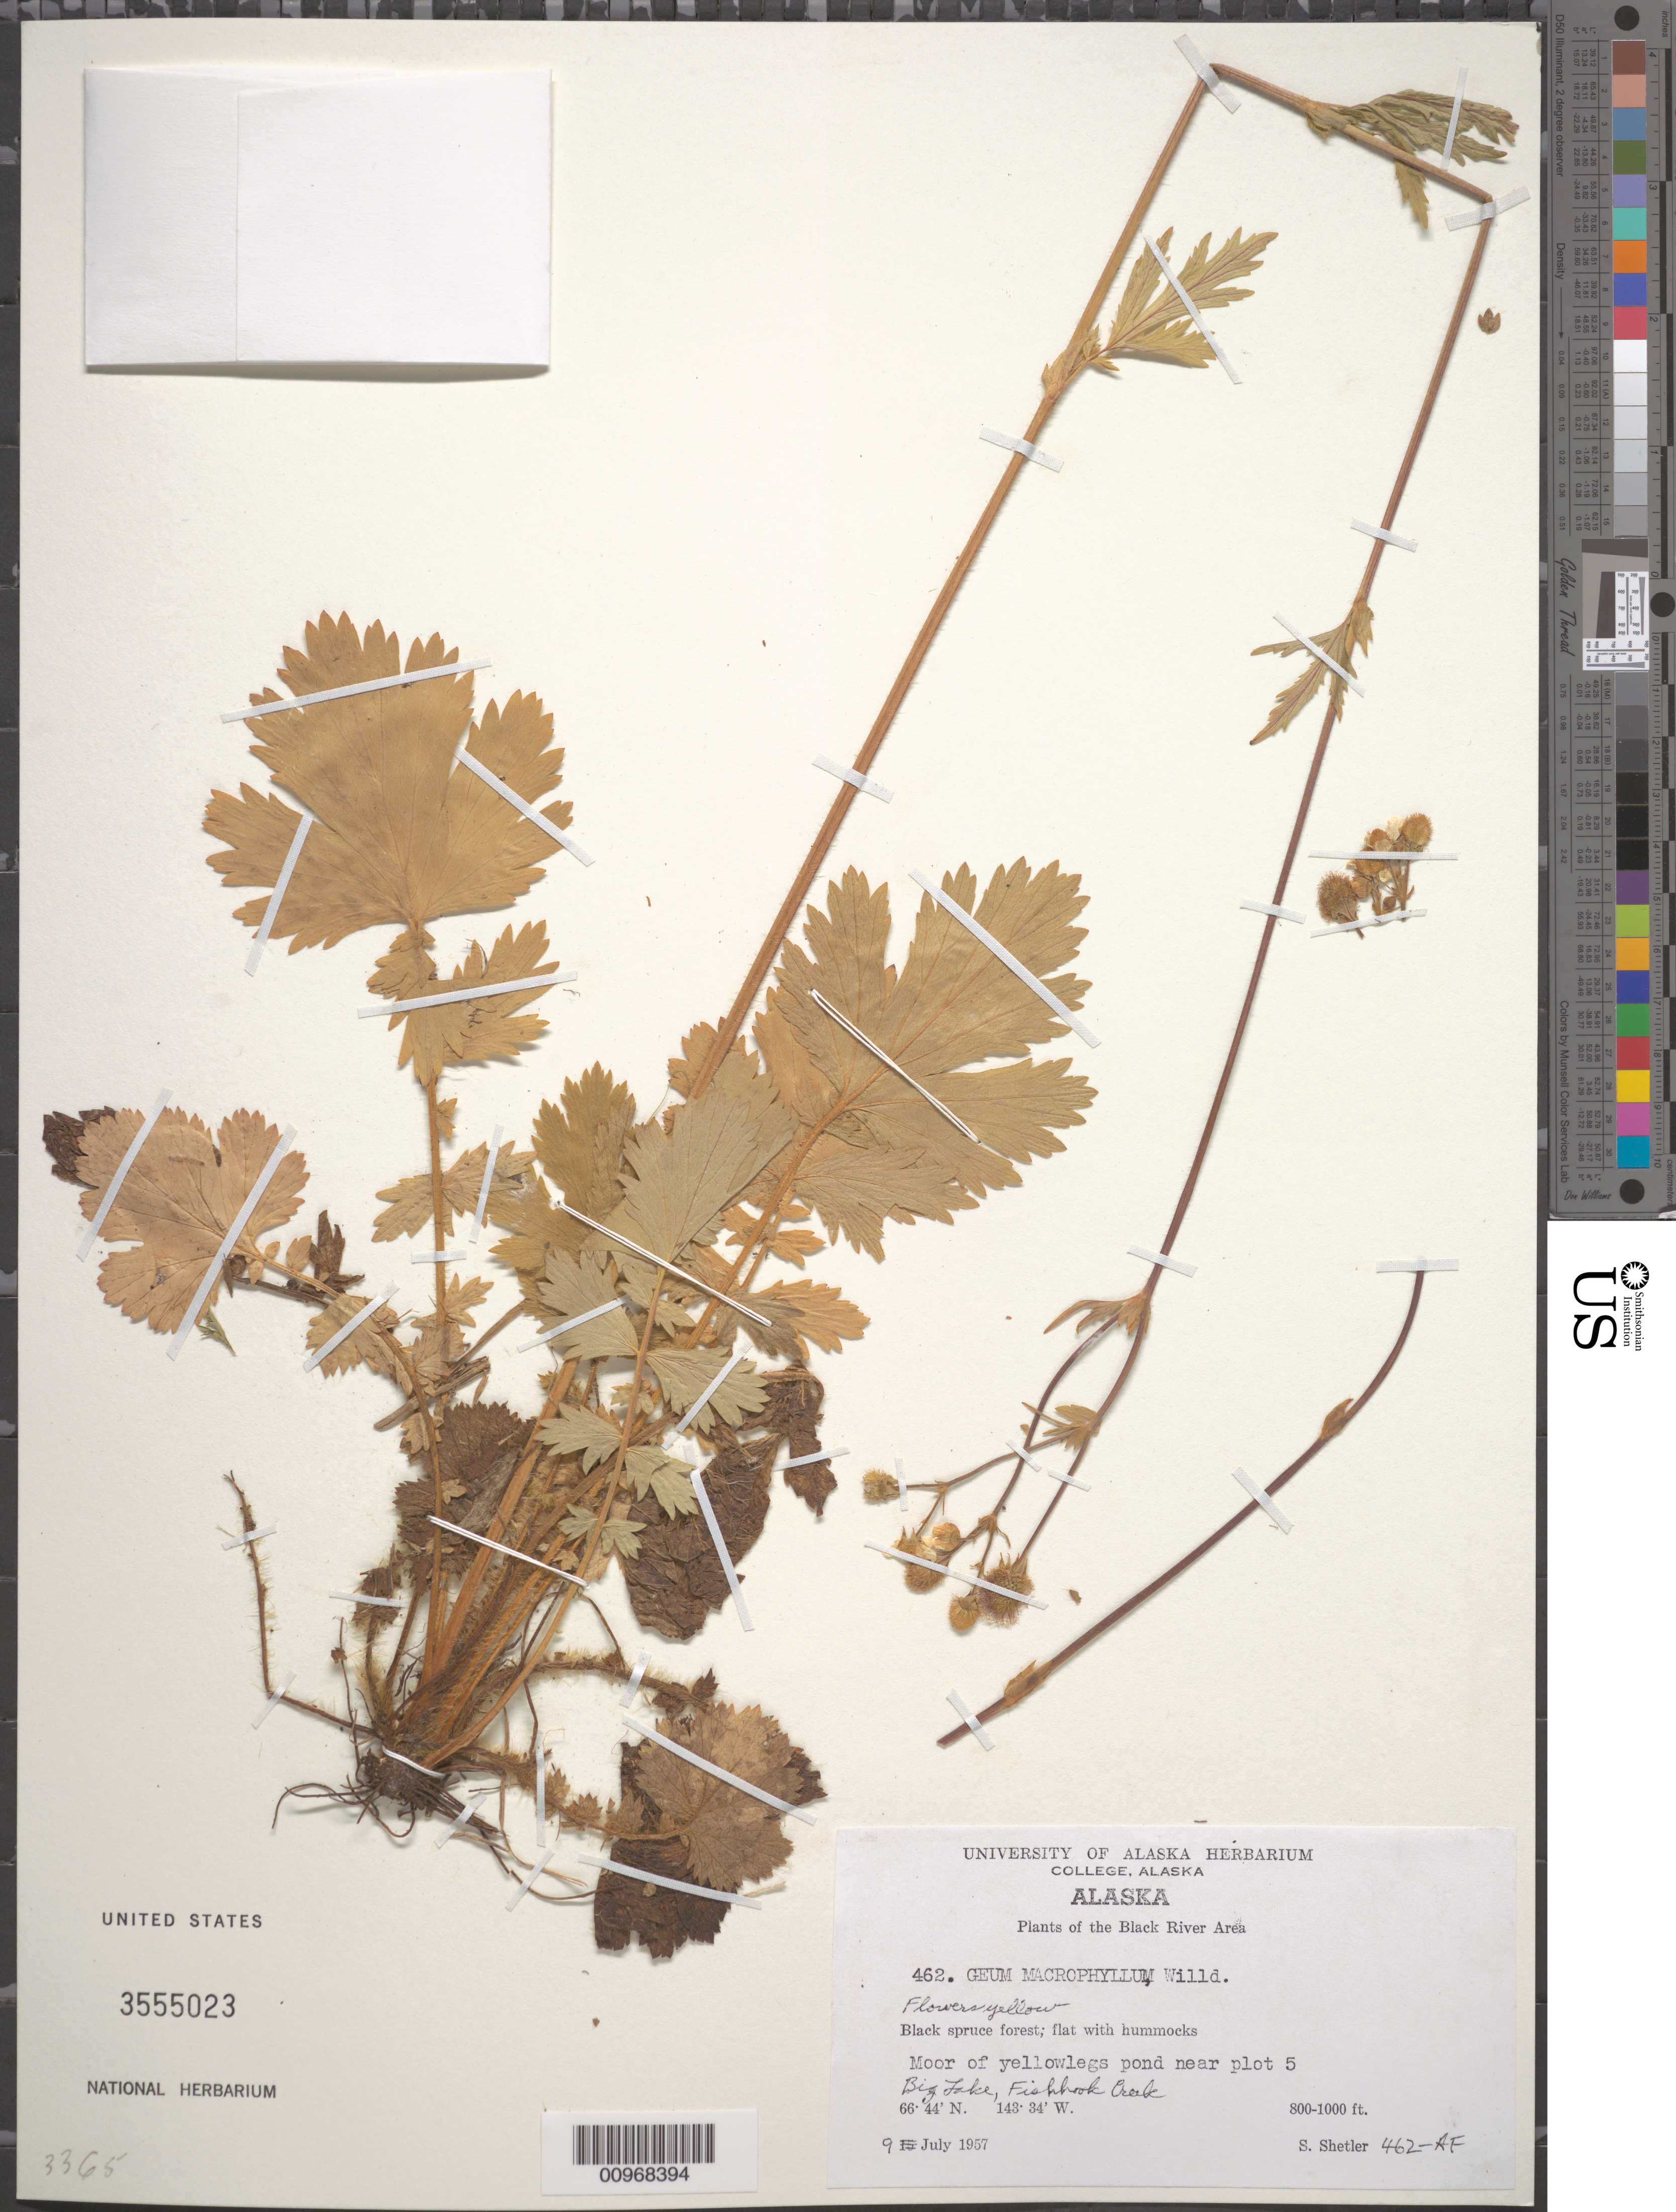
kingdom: Plantae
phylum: Tracheophyta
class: Magnoliopsida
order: Rosales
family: Rosaceae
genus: Geum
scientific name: Geum macrophyllum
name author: Willd.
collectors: S. Shetler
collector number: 462-AF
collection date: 1957-07-09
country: United States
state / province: Alaska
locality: The Black River Area. Moor of yellowlegs pond near plot 5. Big Lake, Fishhook Creek.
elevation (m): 244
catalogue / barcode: US 3555023